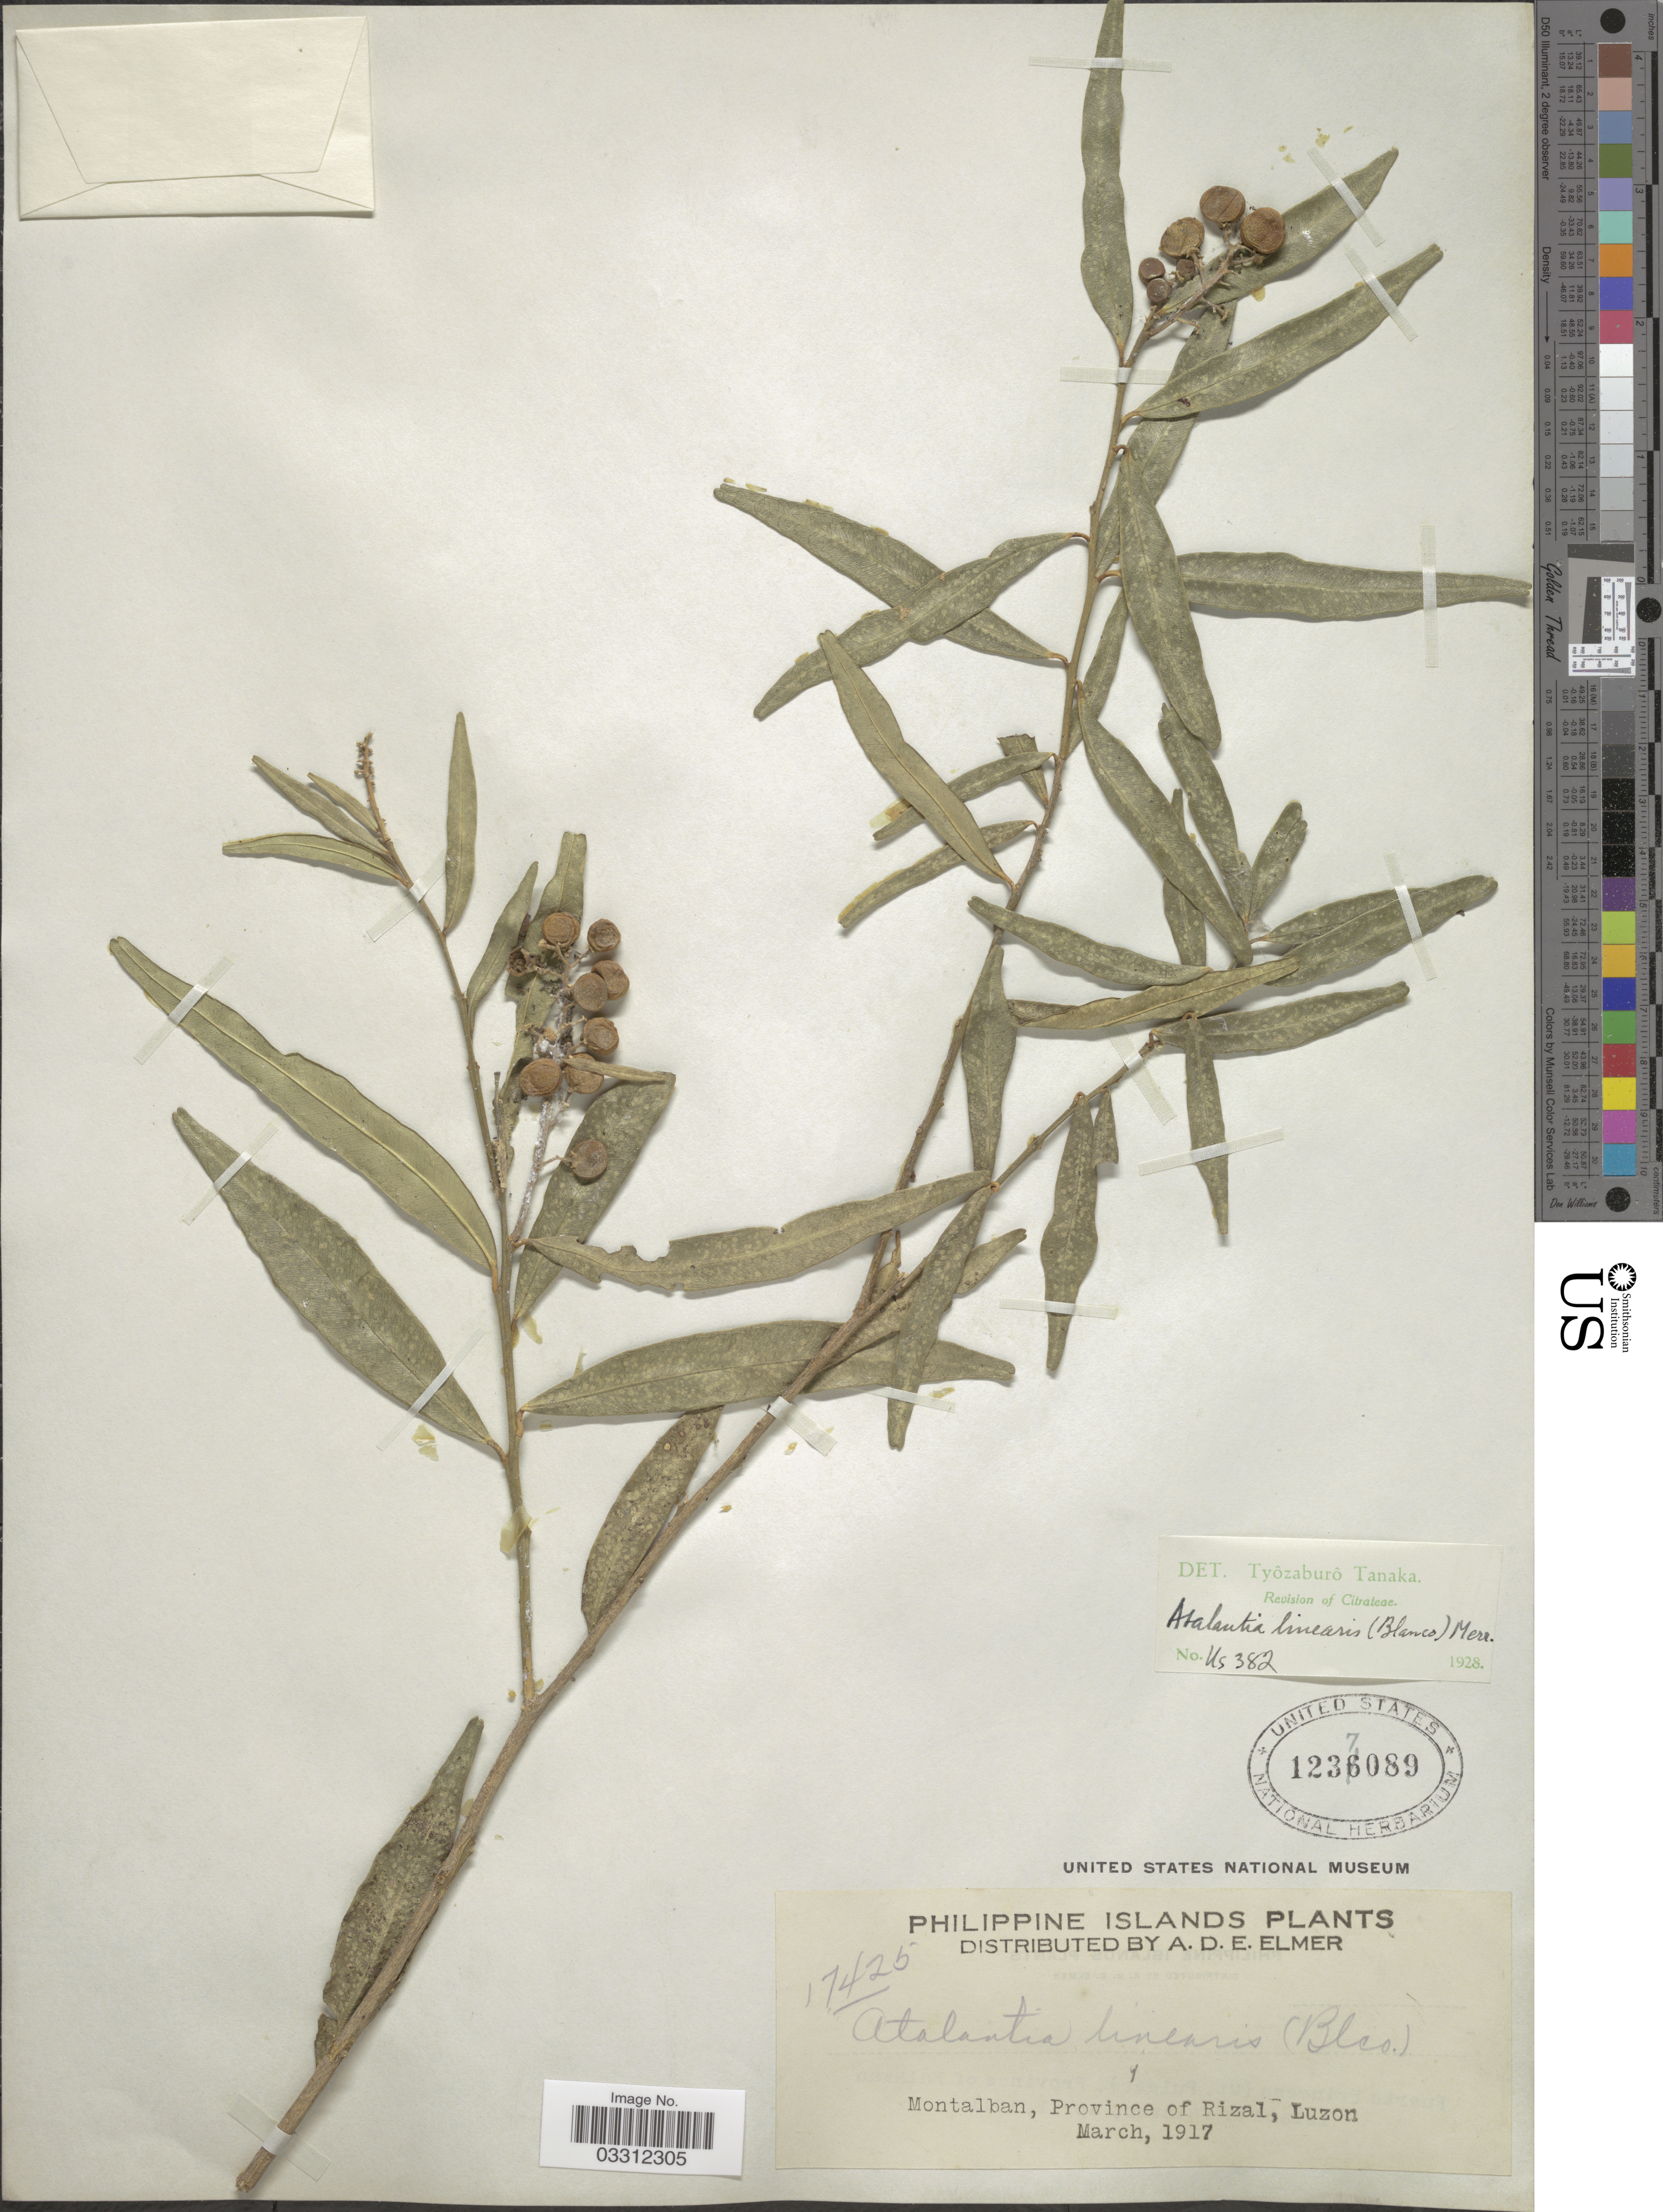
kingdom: Plantae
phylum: Tracheophyta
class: Magnoliopsida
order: Sapindales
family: Rutaceae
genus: Atalantia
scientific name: Atalantia linearis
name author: (Blanco) Merr.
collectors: A. D. E. Elmer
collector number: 17425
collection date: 1917-03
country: Philippines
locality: Montalban, Province of Rizal, Luzon.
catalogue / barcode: US 1237089